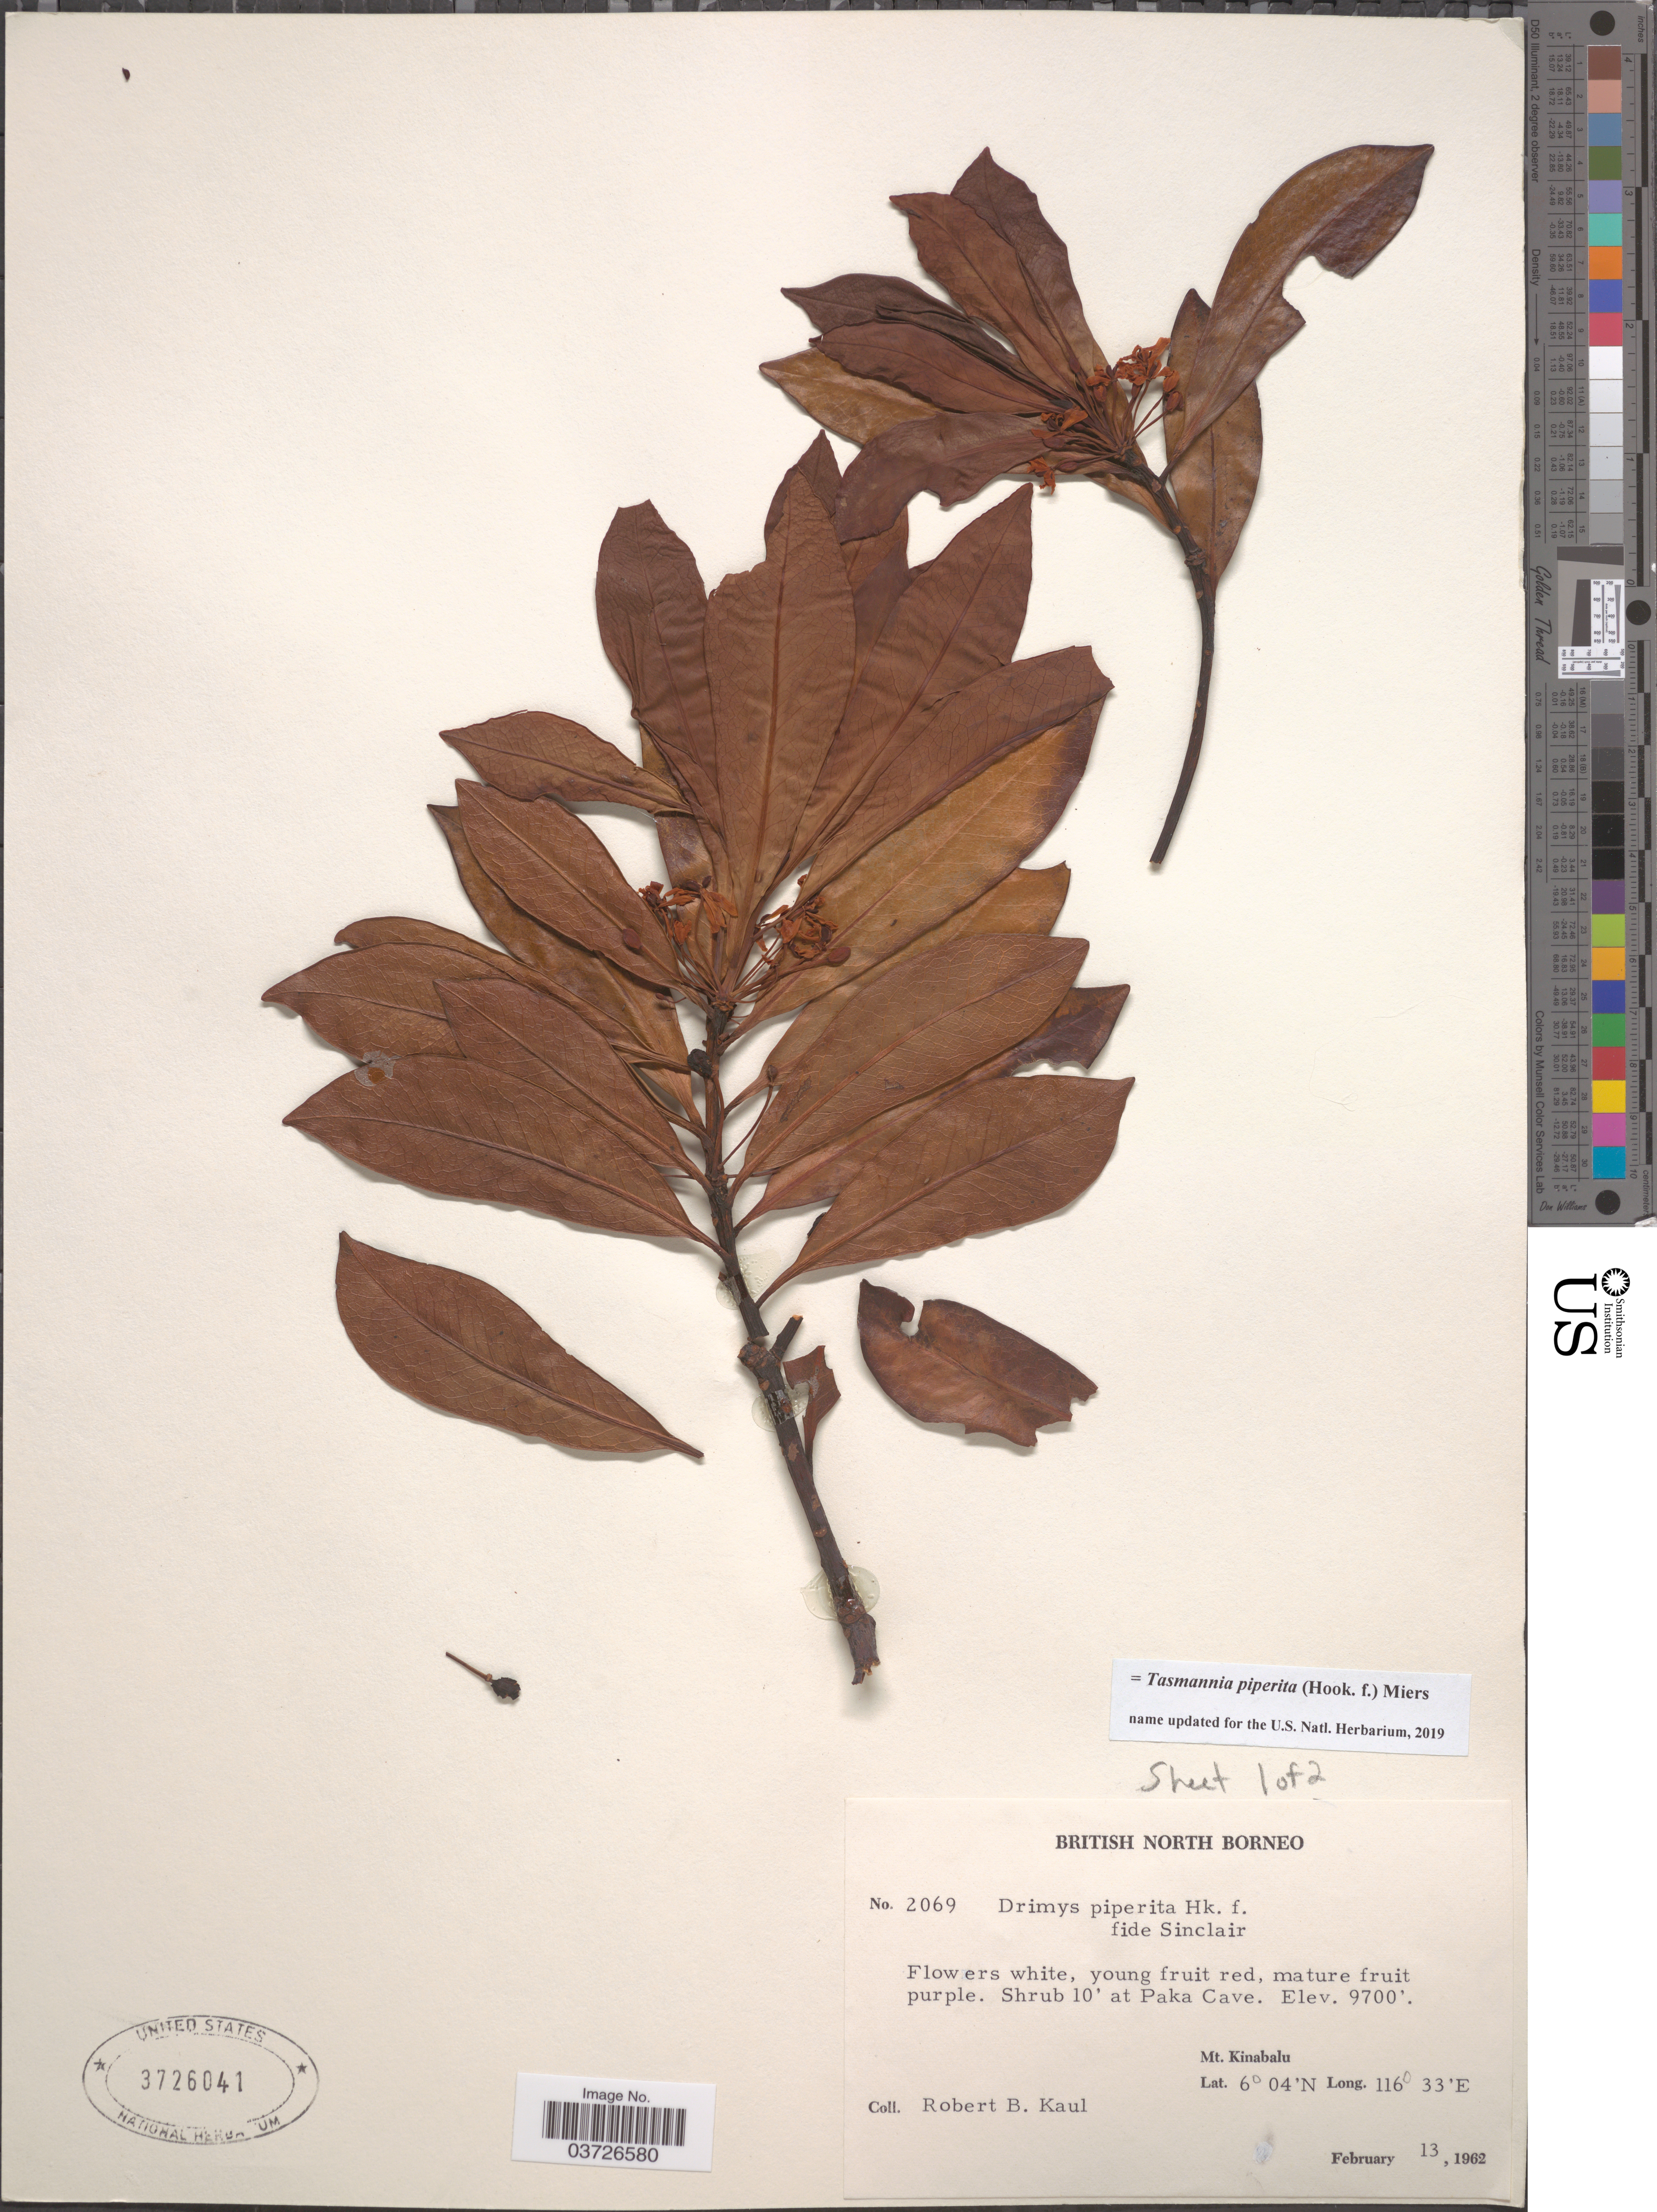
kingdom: Plantae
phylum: Tracheophyta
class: Magnoliopsida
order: Canellales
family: Winteraceae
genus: Tasmannia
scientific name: Tasmannia piperita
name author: (Hook. f.) Miers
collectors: R. Kaul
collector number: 2069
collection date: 1962-02-13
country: Malaysia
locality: British North Borneo. Paka Cave. Mt. Kinabalu.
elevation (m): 2957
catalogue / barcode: US 3726041